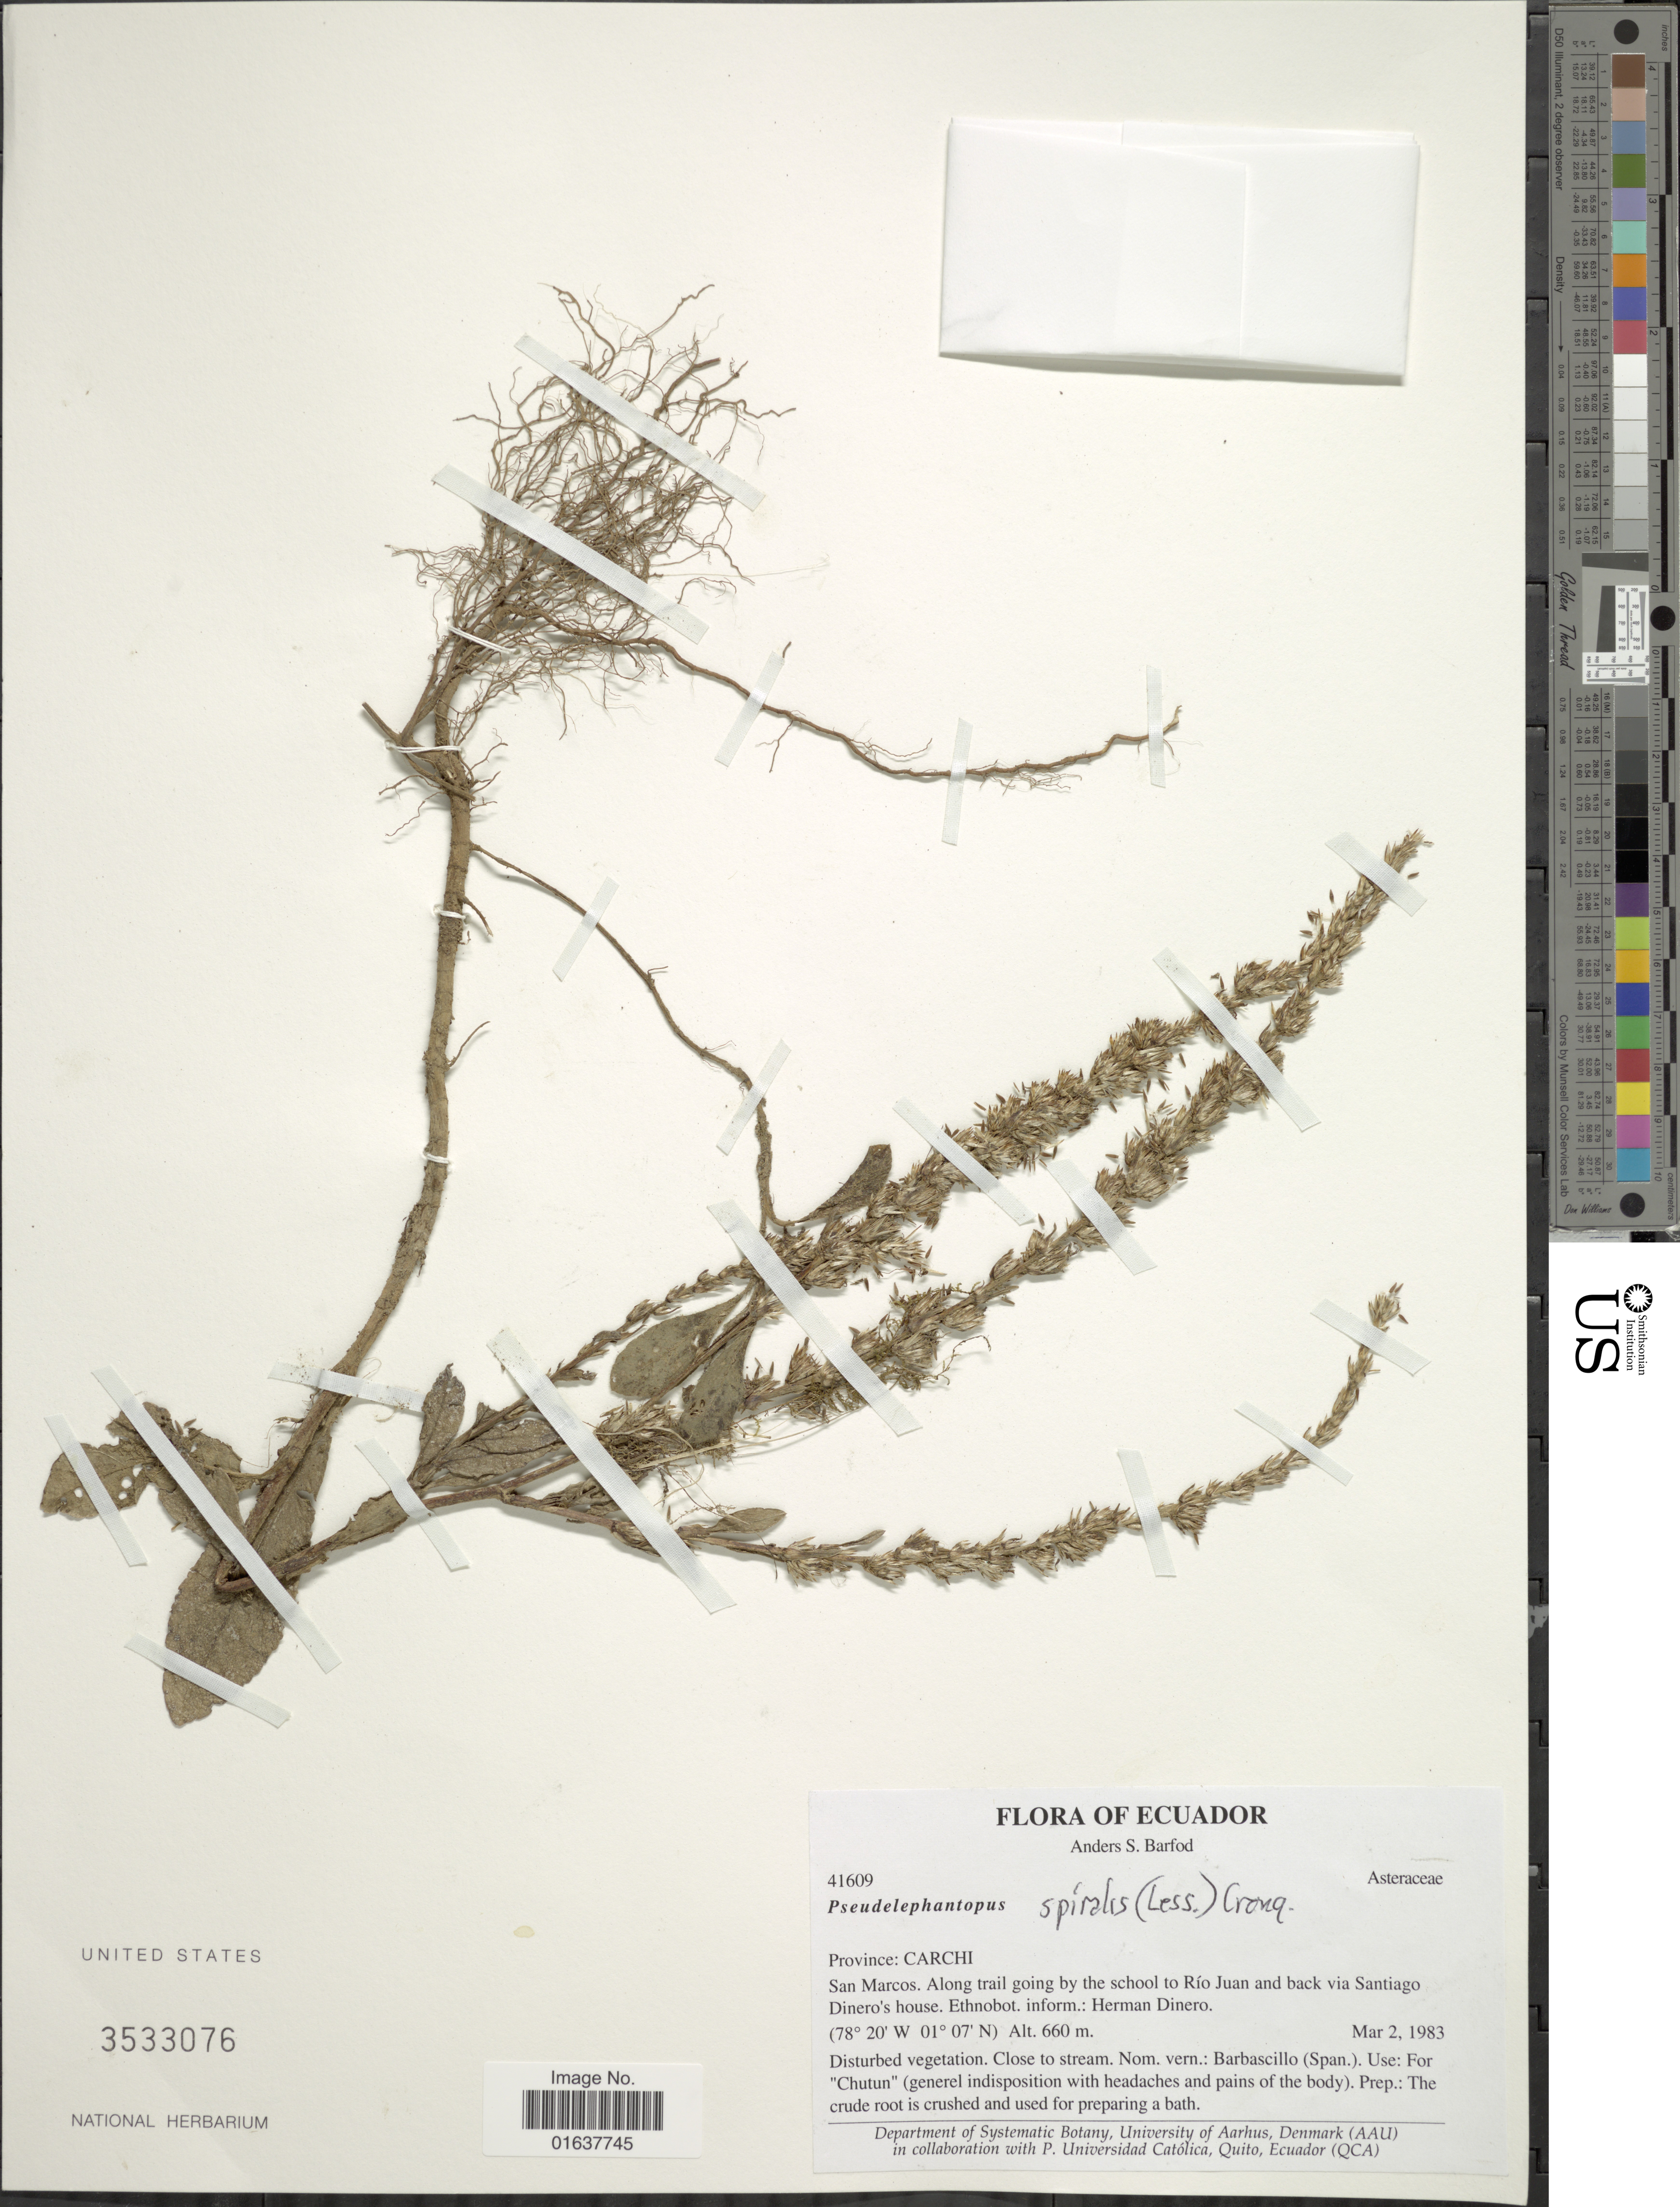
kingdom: Plantae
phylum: Tracheophyta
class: Magnoliopsida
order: Asterales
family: Asteraceae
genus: Pseudelephantopus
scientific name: Pseudelephantopus spiralis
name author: (Less.) Cronquist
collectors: A. S, Barfod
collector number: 41609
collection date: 1983-03-02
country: Ecuador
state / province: Carchi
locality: San Marcos. Along trail going by the school to Rio Juan and back via Santiago Dinero's house. Ethnobot. inform: Herman Dinero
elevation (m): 660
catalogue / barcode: US 3533076